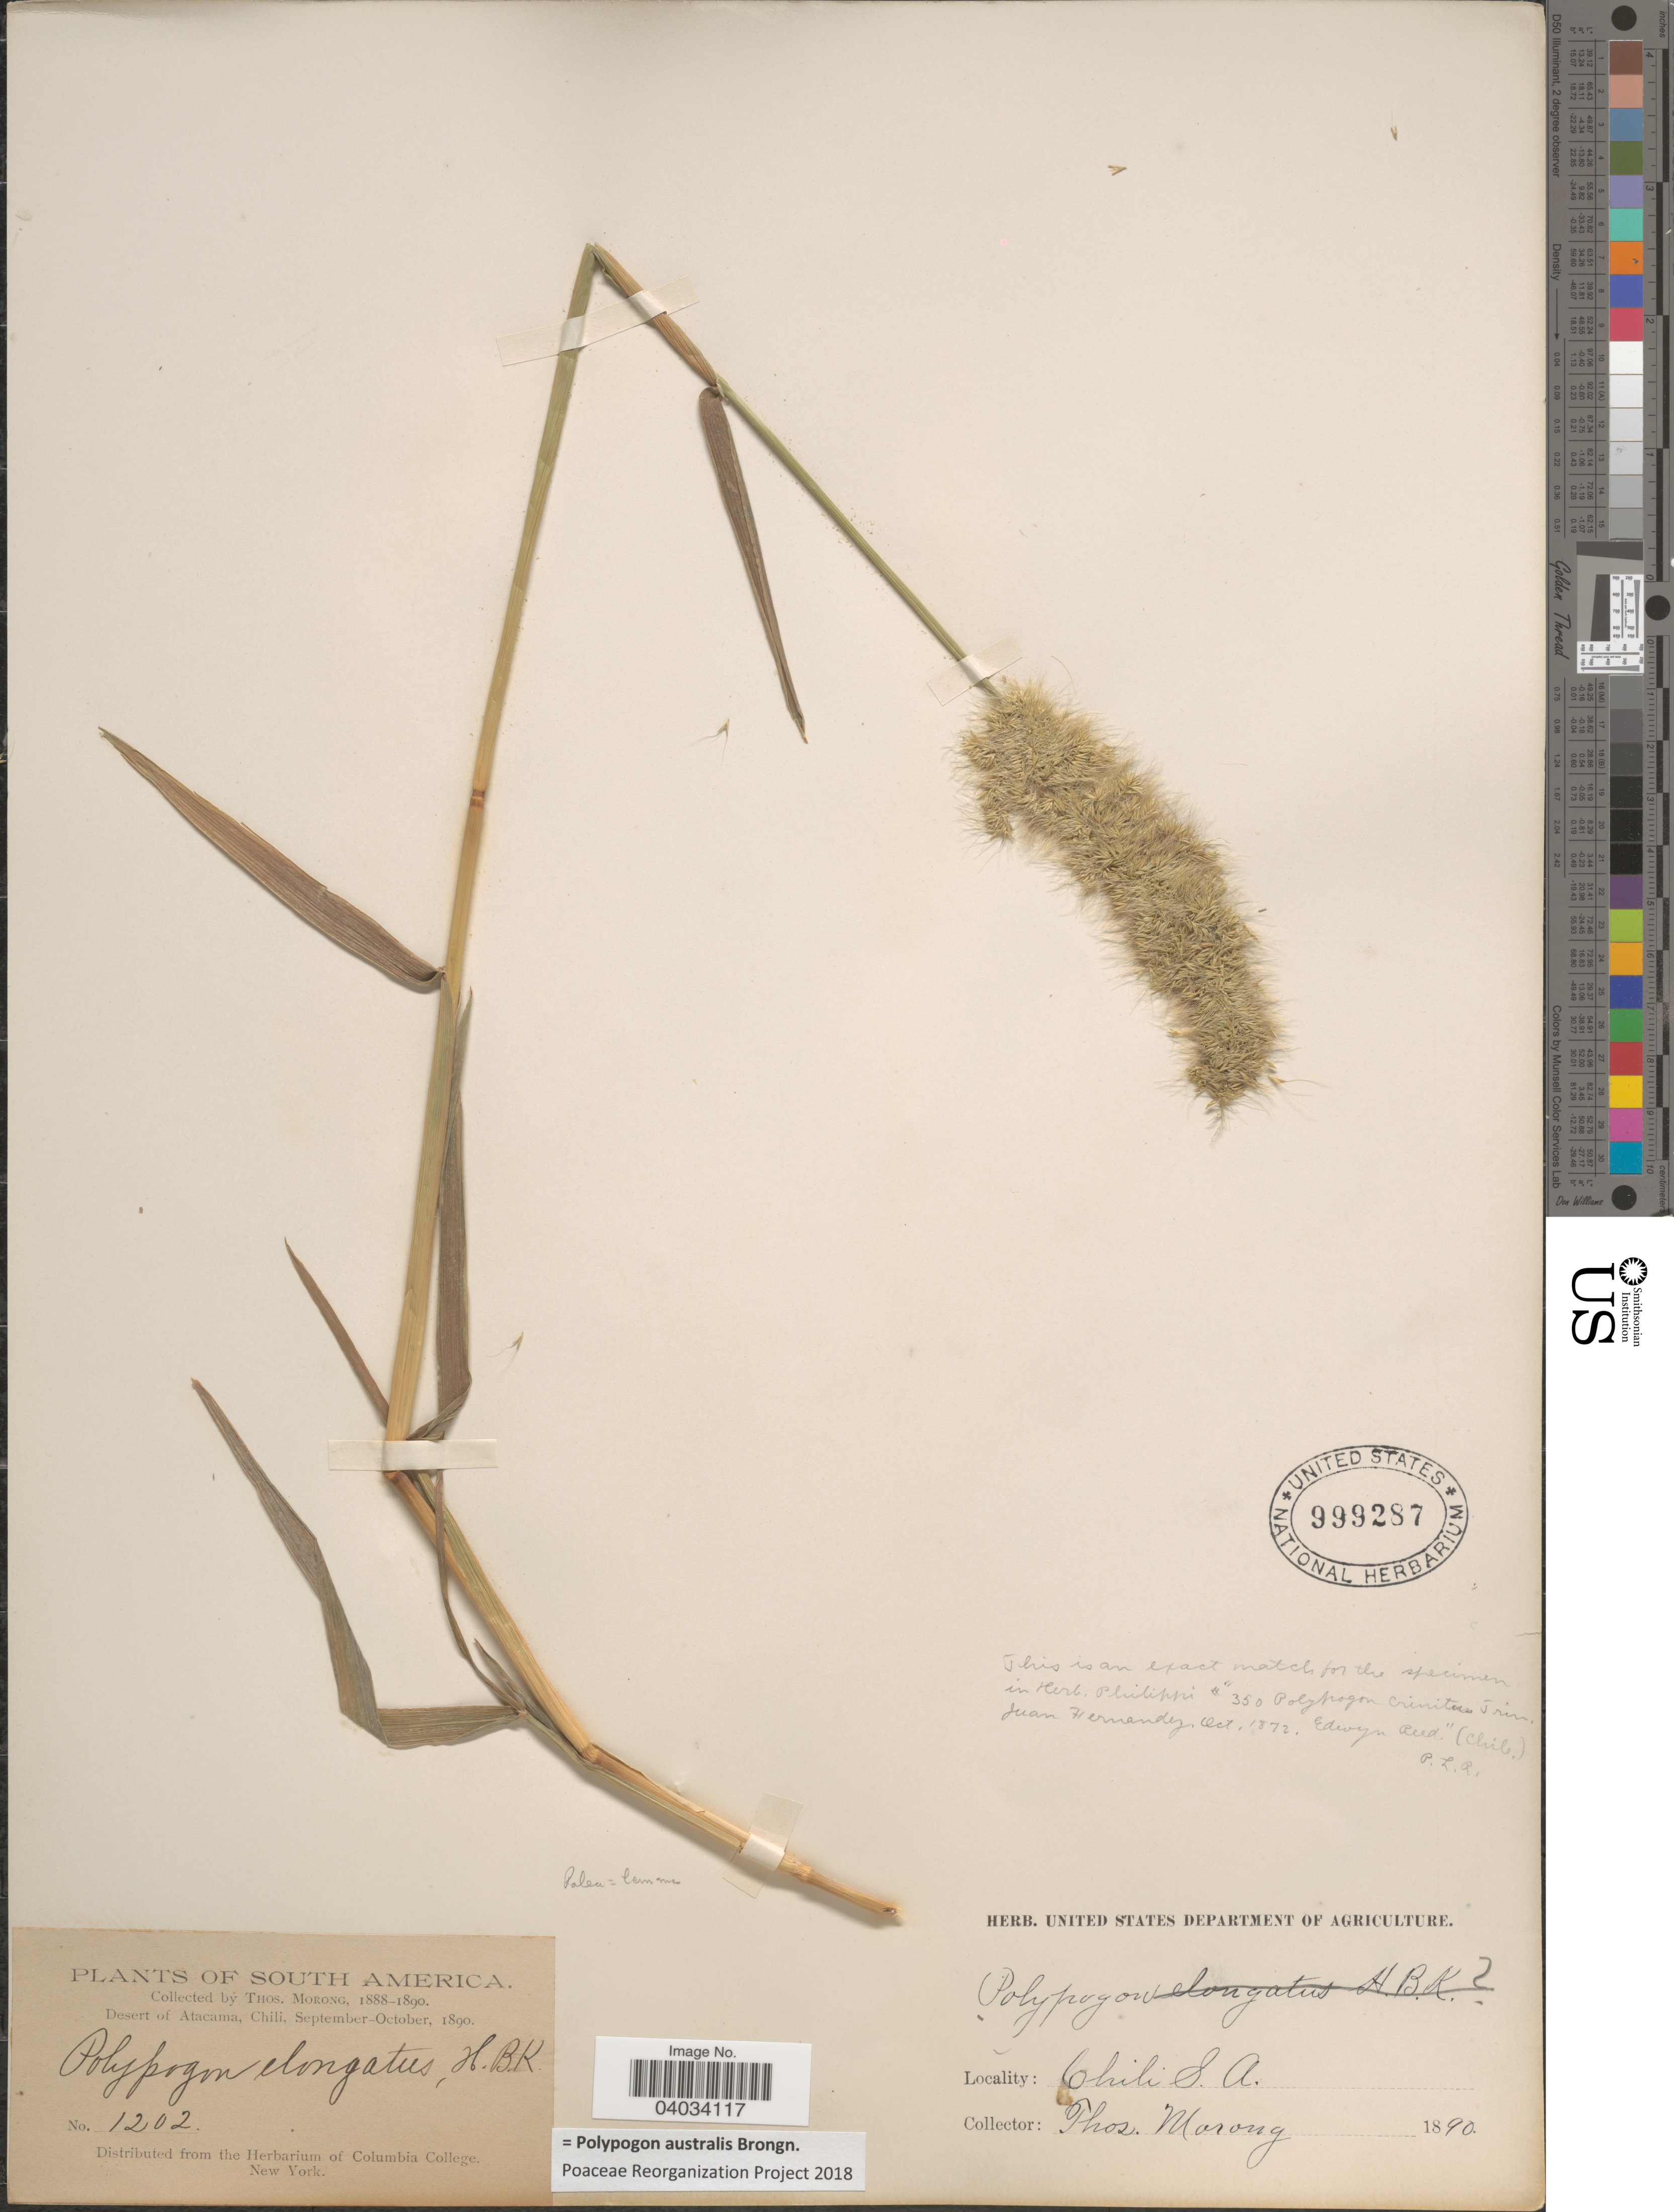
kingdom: Plantae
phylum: Tracheophyta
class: Liliopsida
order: Poales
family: Poaceae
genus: Polypogon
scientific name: Polypogon australis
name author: Brongn.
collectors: ex herb. T. Morong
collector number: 1202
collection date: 1890-09/1890-10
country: Chile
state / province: Atacama (III)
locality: Desert of Atacama.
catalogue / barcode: US 999287